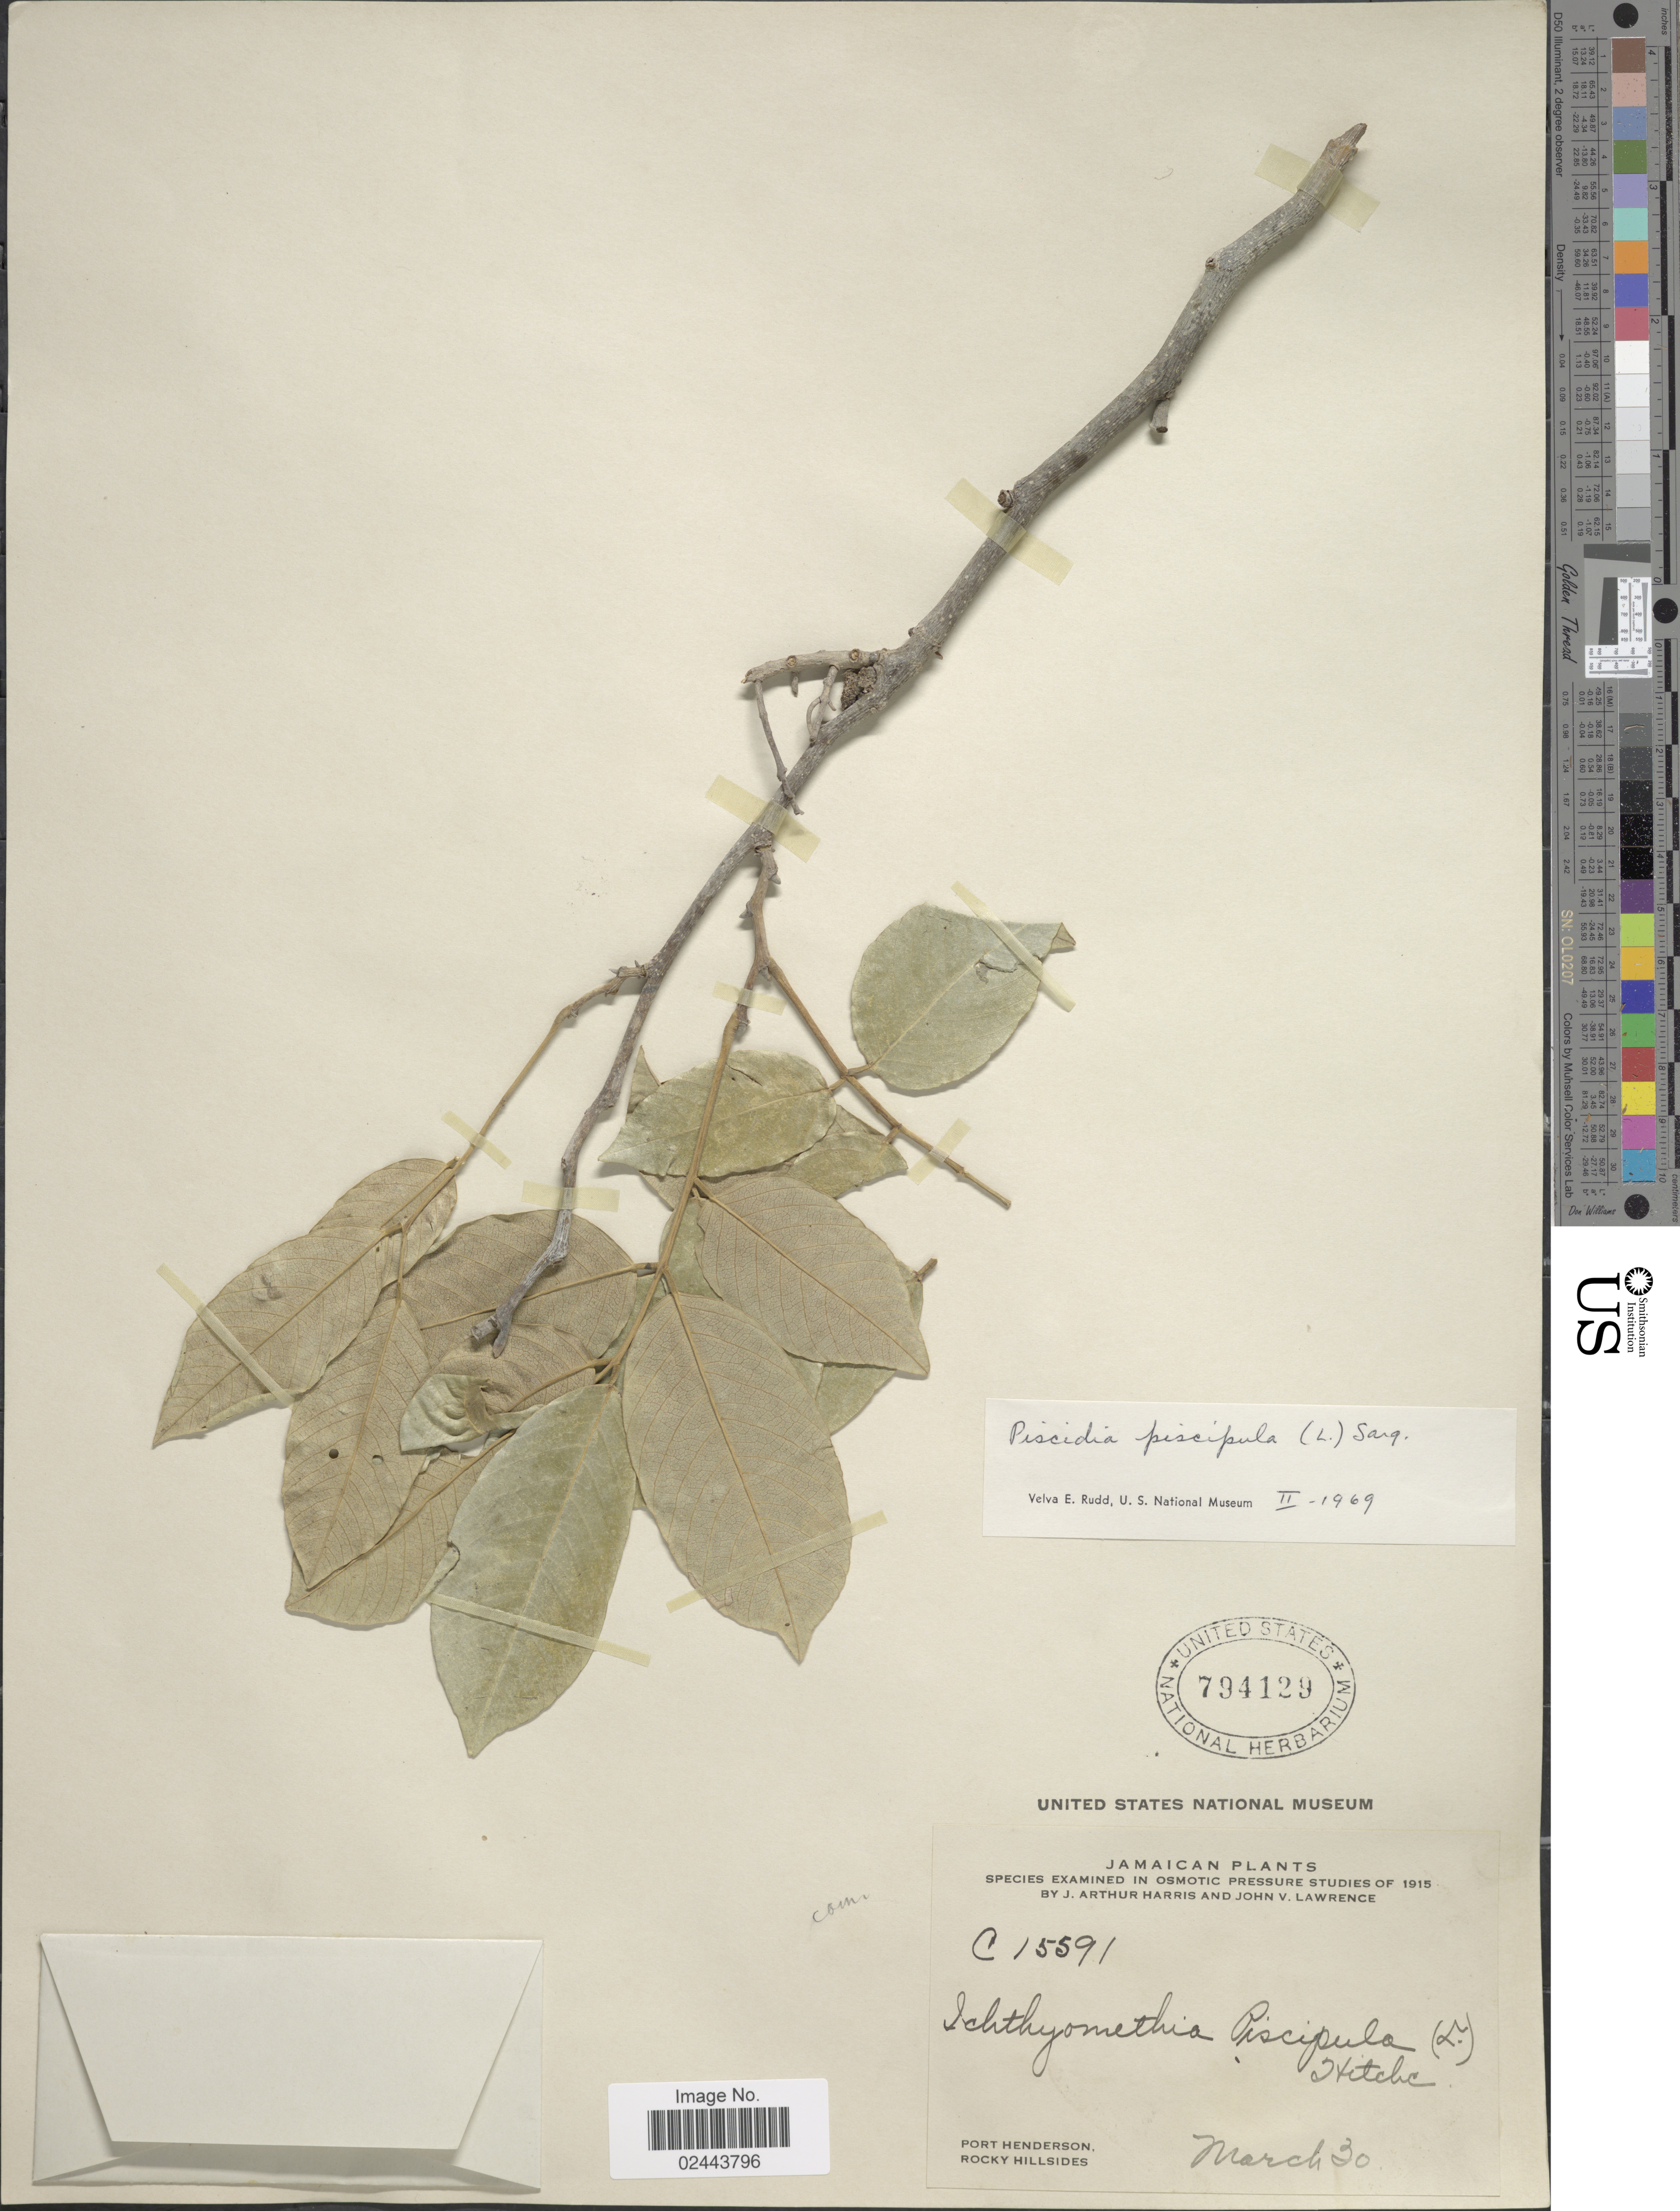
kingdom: Plantae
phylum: Tracheophyta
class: Magnoliopsida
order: Fabales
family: Fabaceae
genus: Piscidia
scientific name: Piscidia piscipula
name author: (L.) Sarg.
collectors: J. A. Harris & J. Lawrence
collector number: C15591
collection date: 1915-03-30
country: Jamaica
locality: Port Henderson, Rocky Hillsides.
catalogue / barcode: US 794129